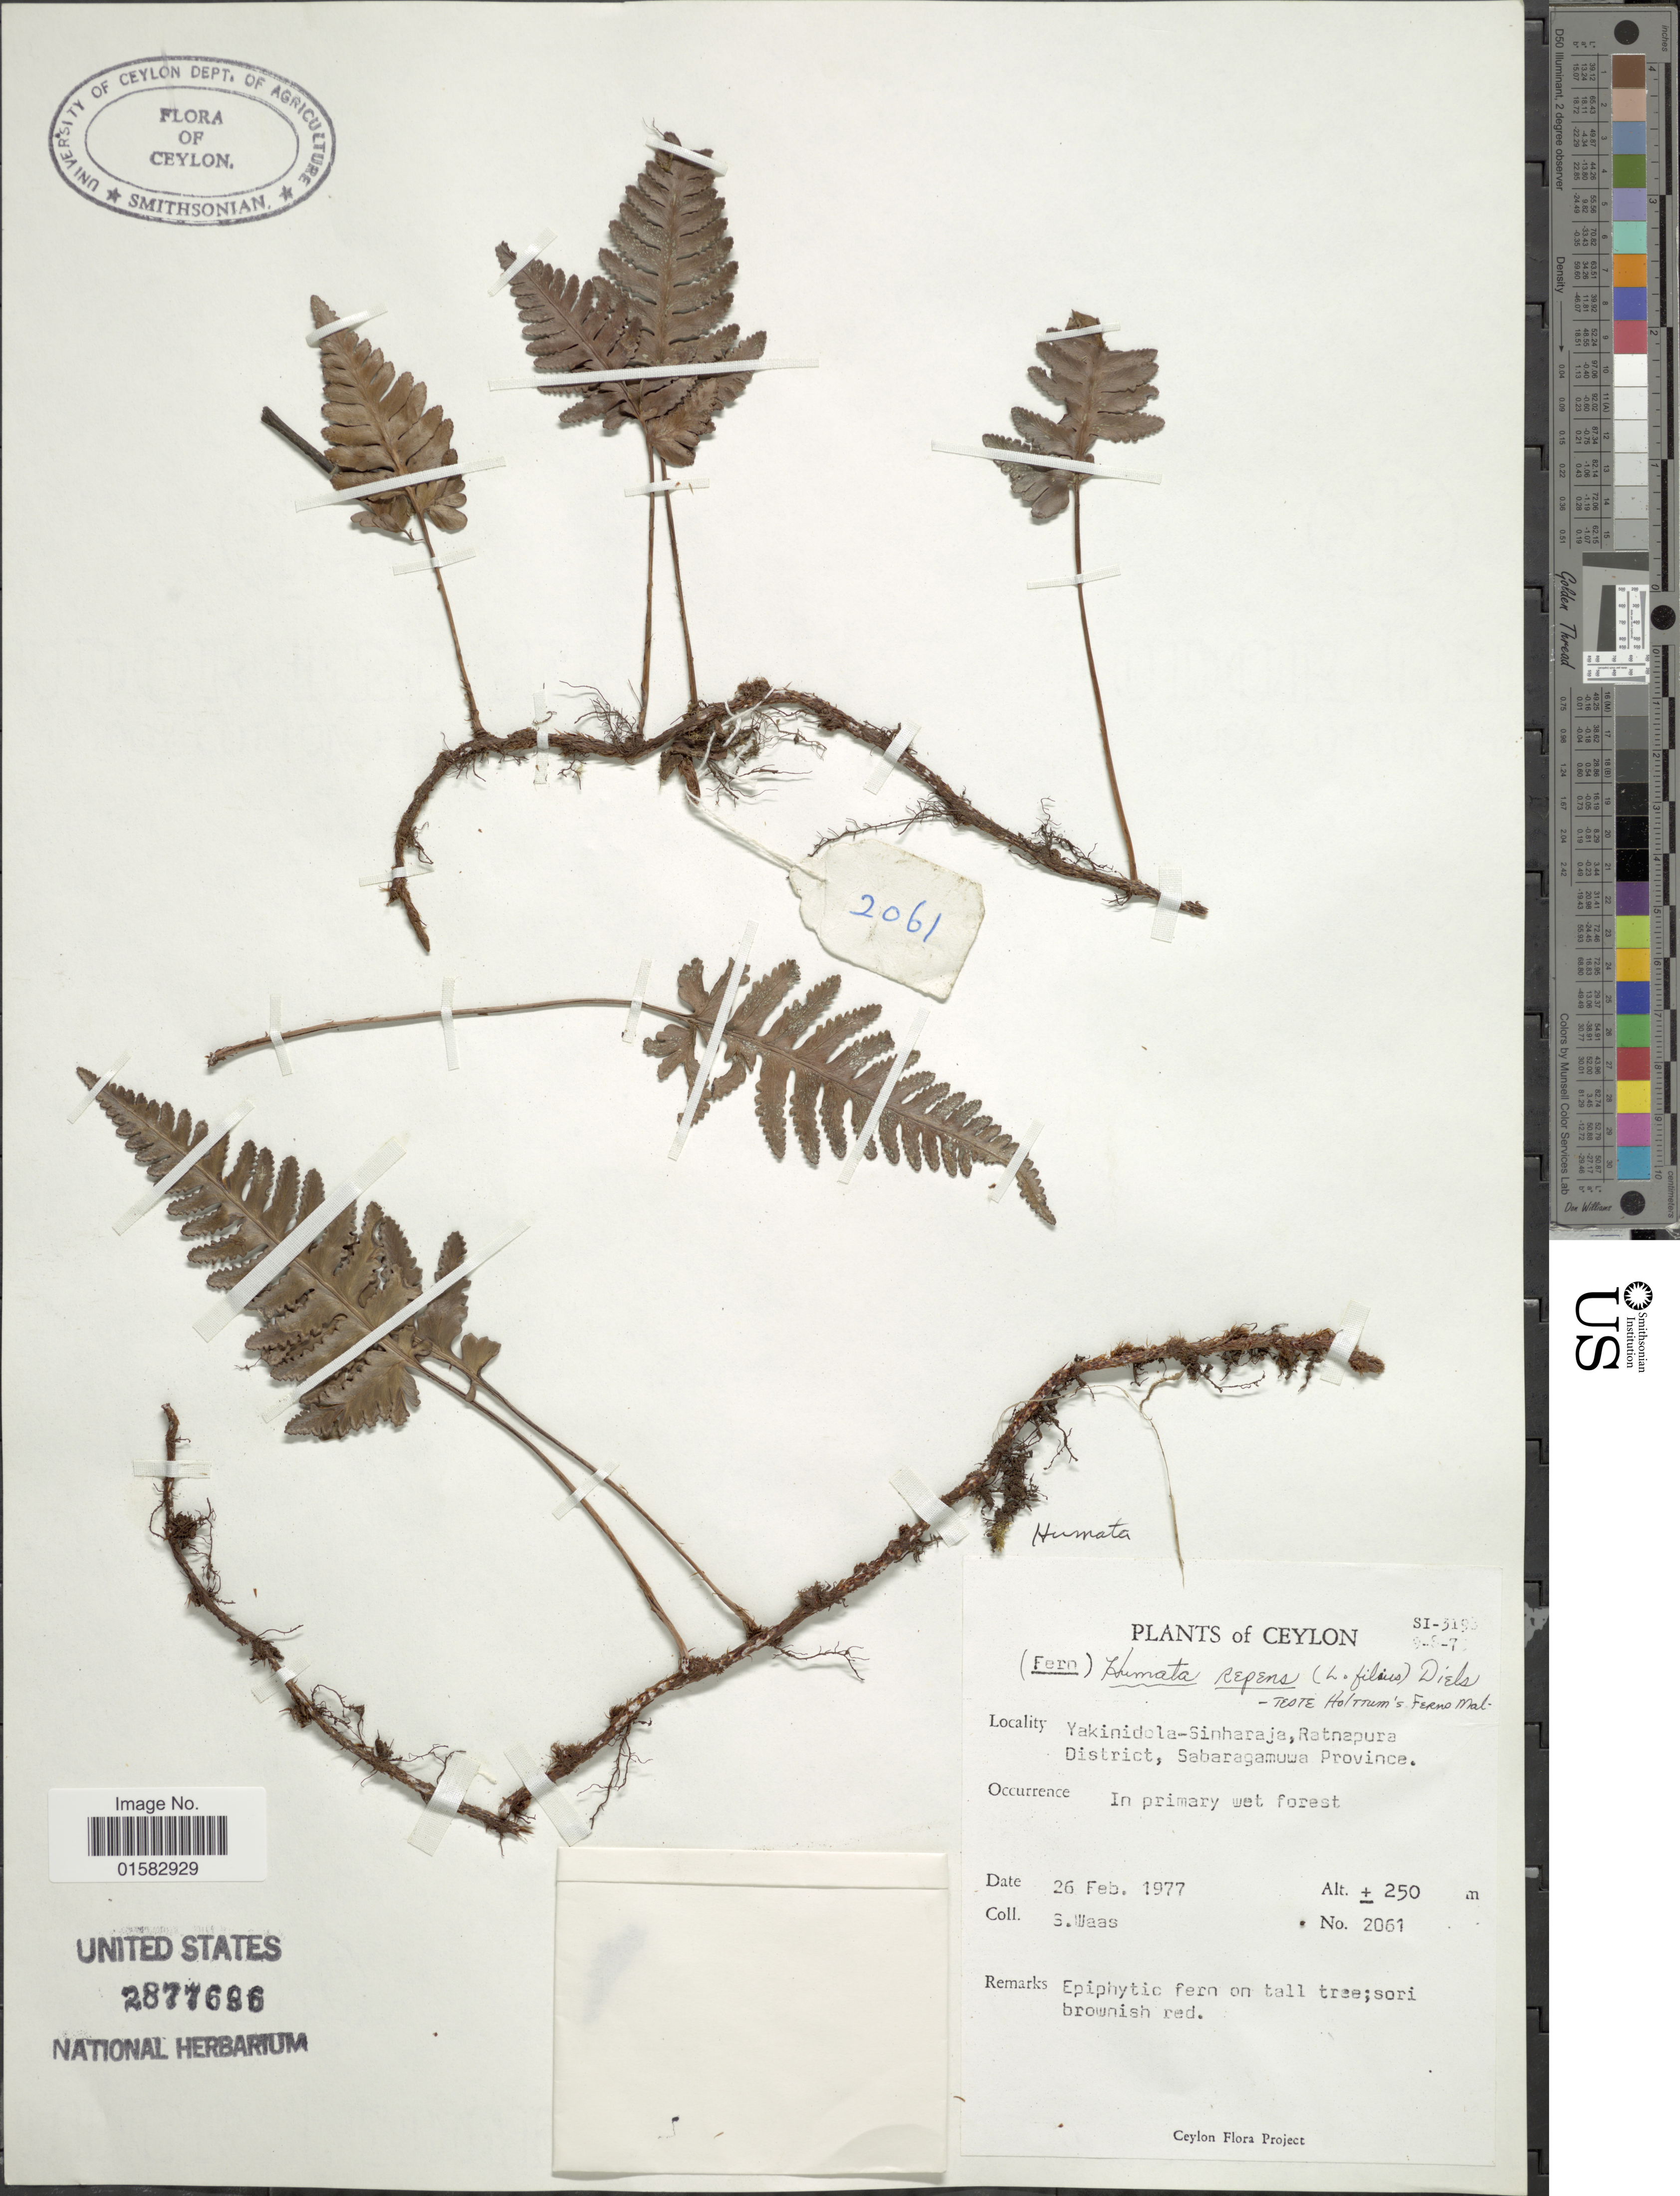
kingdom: Plantae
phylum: Tracheophyta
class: Polypodiopsida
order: Polypodiales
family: Davalliaceae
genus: Davallia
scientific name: Davallia repens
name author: (L. f.) Kuhn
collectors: S. Waas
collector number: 2061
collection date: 1977-02-26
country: Sri Lanka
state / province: Sabaragamuwa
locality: Yakinidola-Sinharaja, Ratnapura District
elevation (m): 250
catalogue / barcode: US 2877696